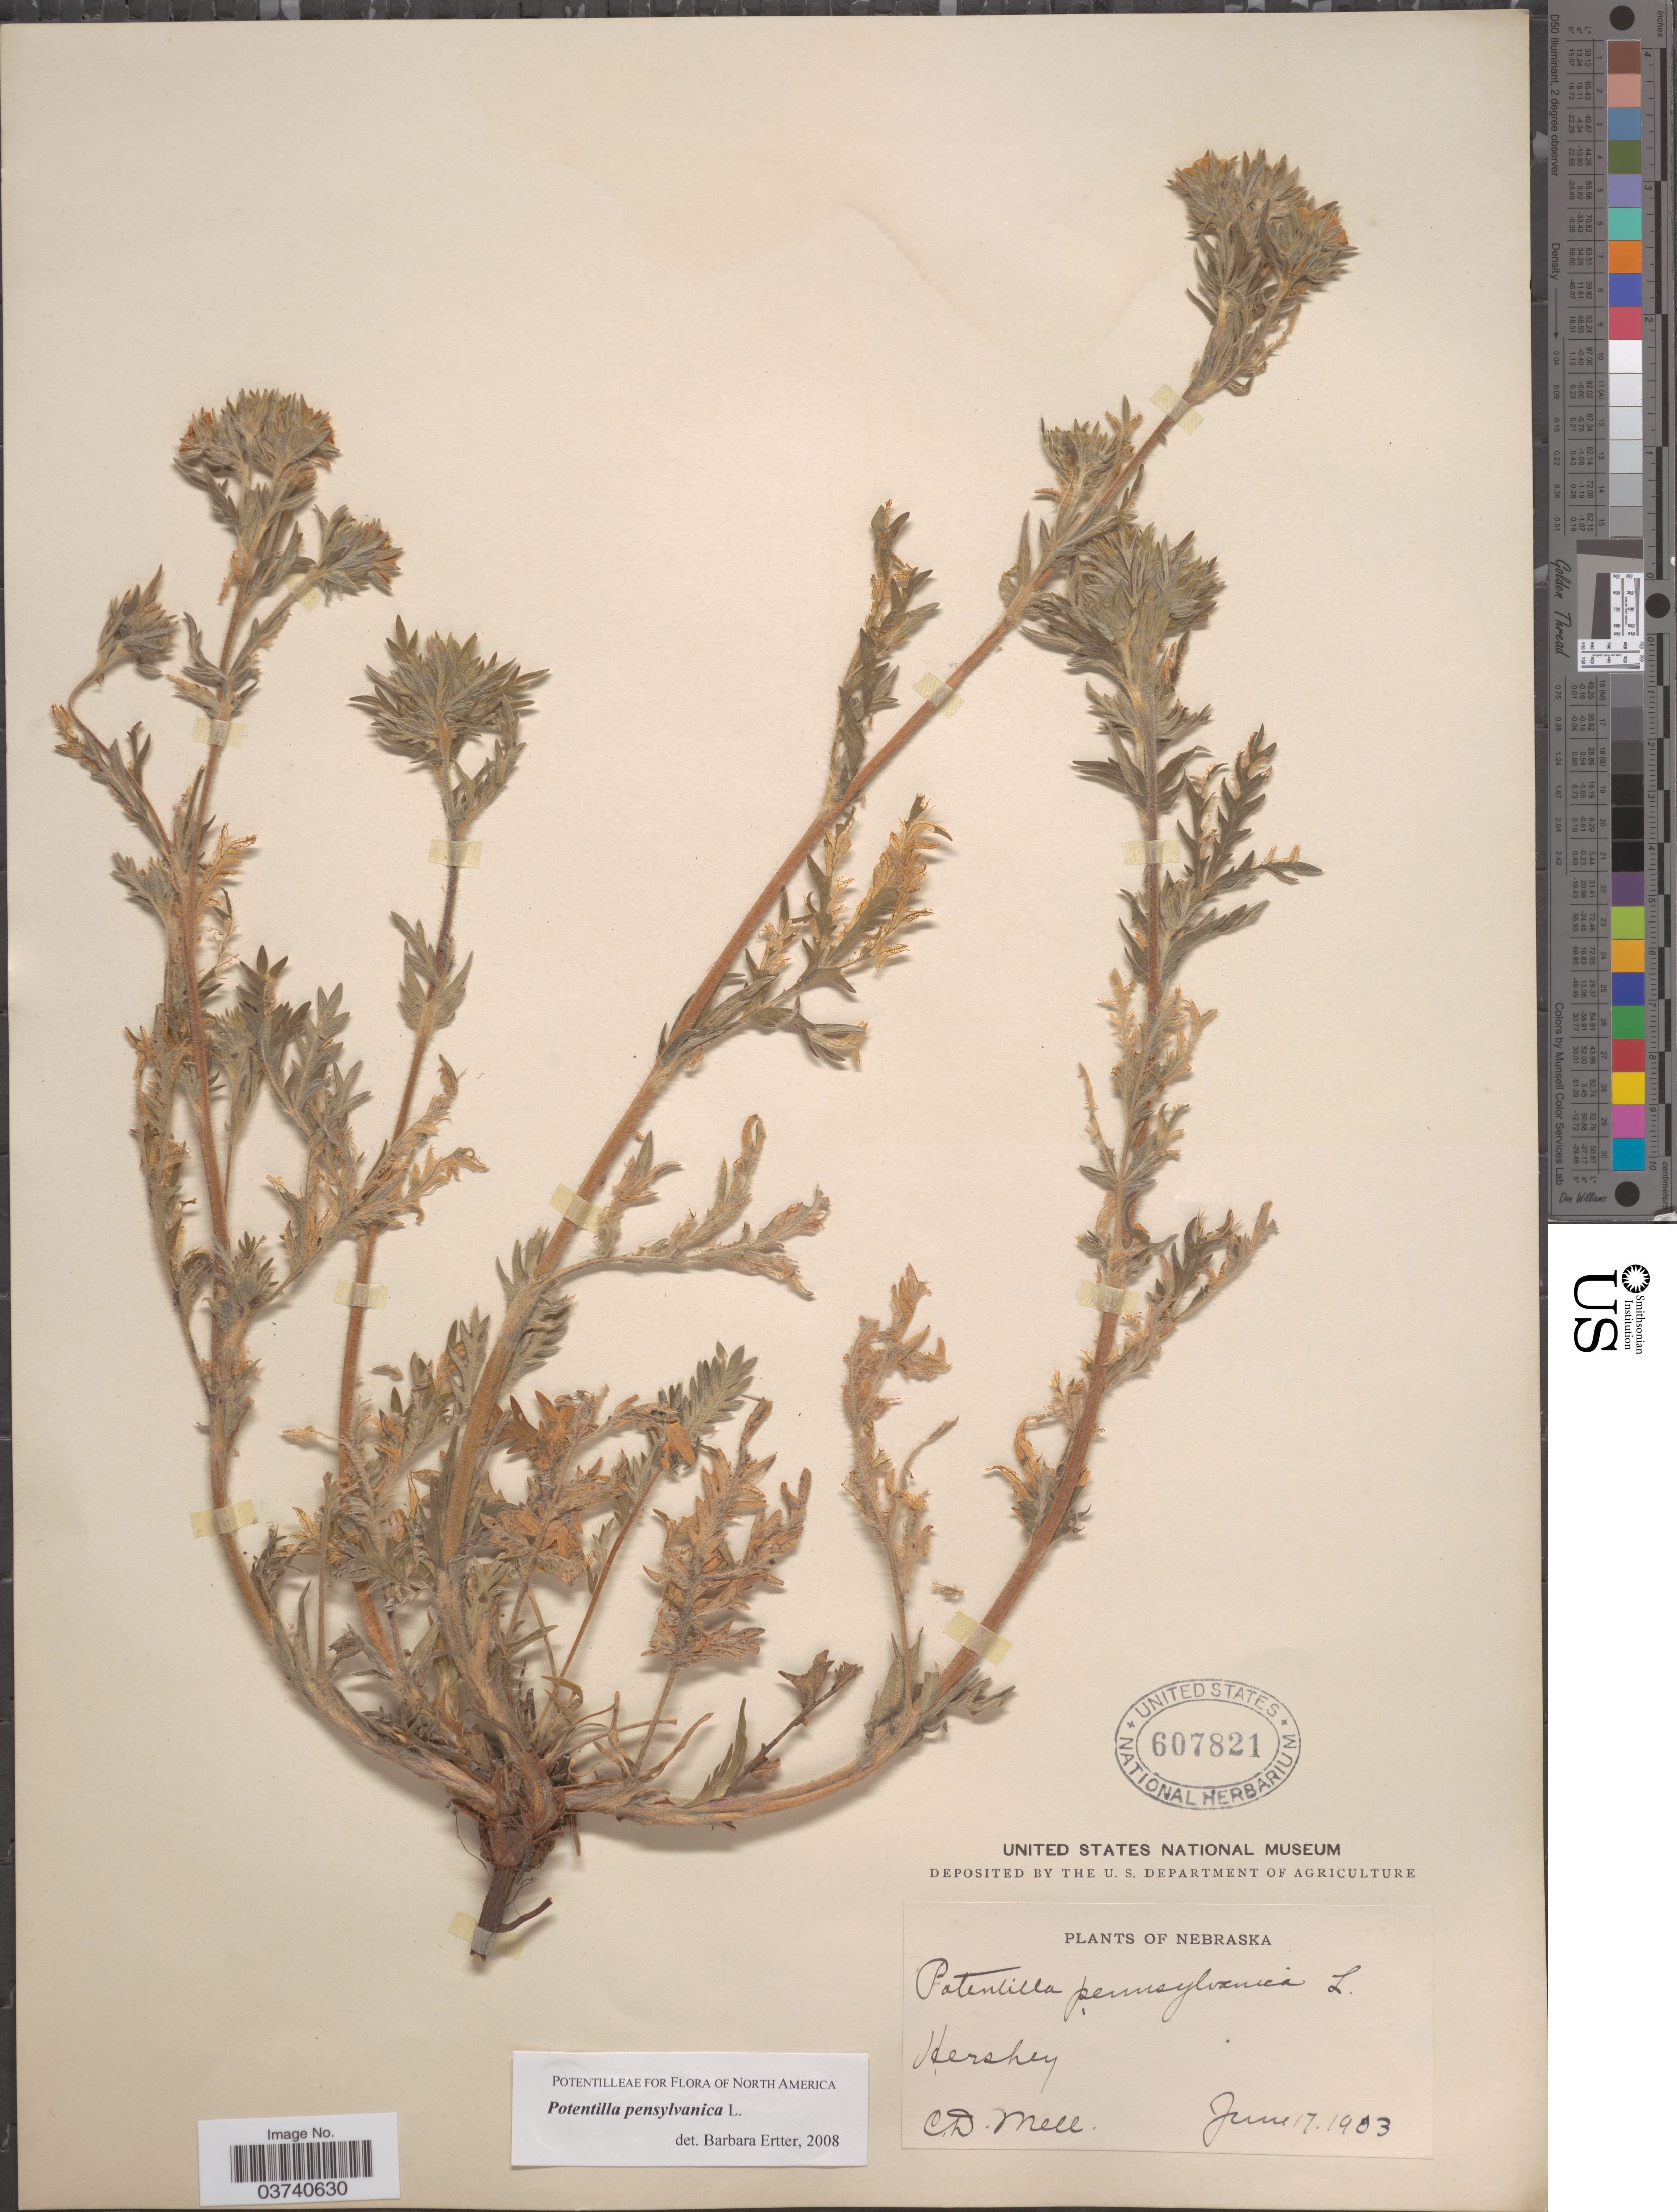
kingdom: Plantae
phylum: Tracheophyta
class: Magnoliopsida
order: Rosales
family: Rosaceae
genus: Potentilla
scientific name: Potentilla pensylvanica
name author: L.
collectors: C. D. Mell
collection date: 1903-06-17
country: United States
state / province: Nebraska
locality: Hershey.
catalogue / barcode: US 607821